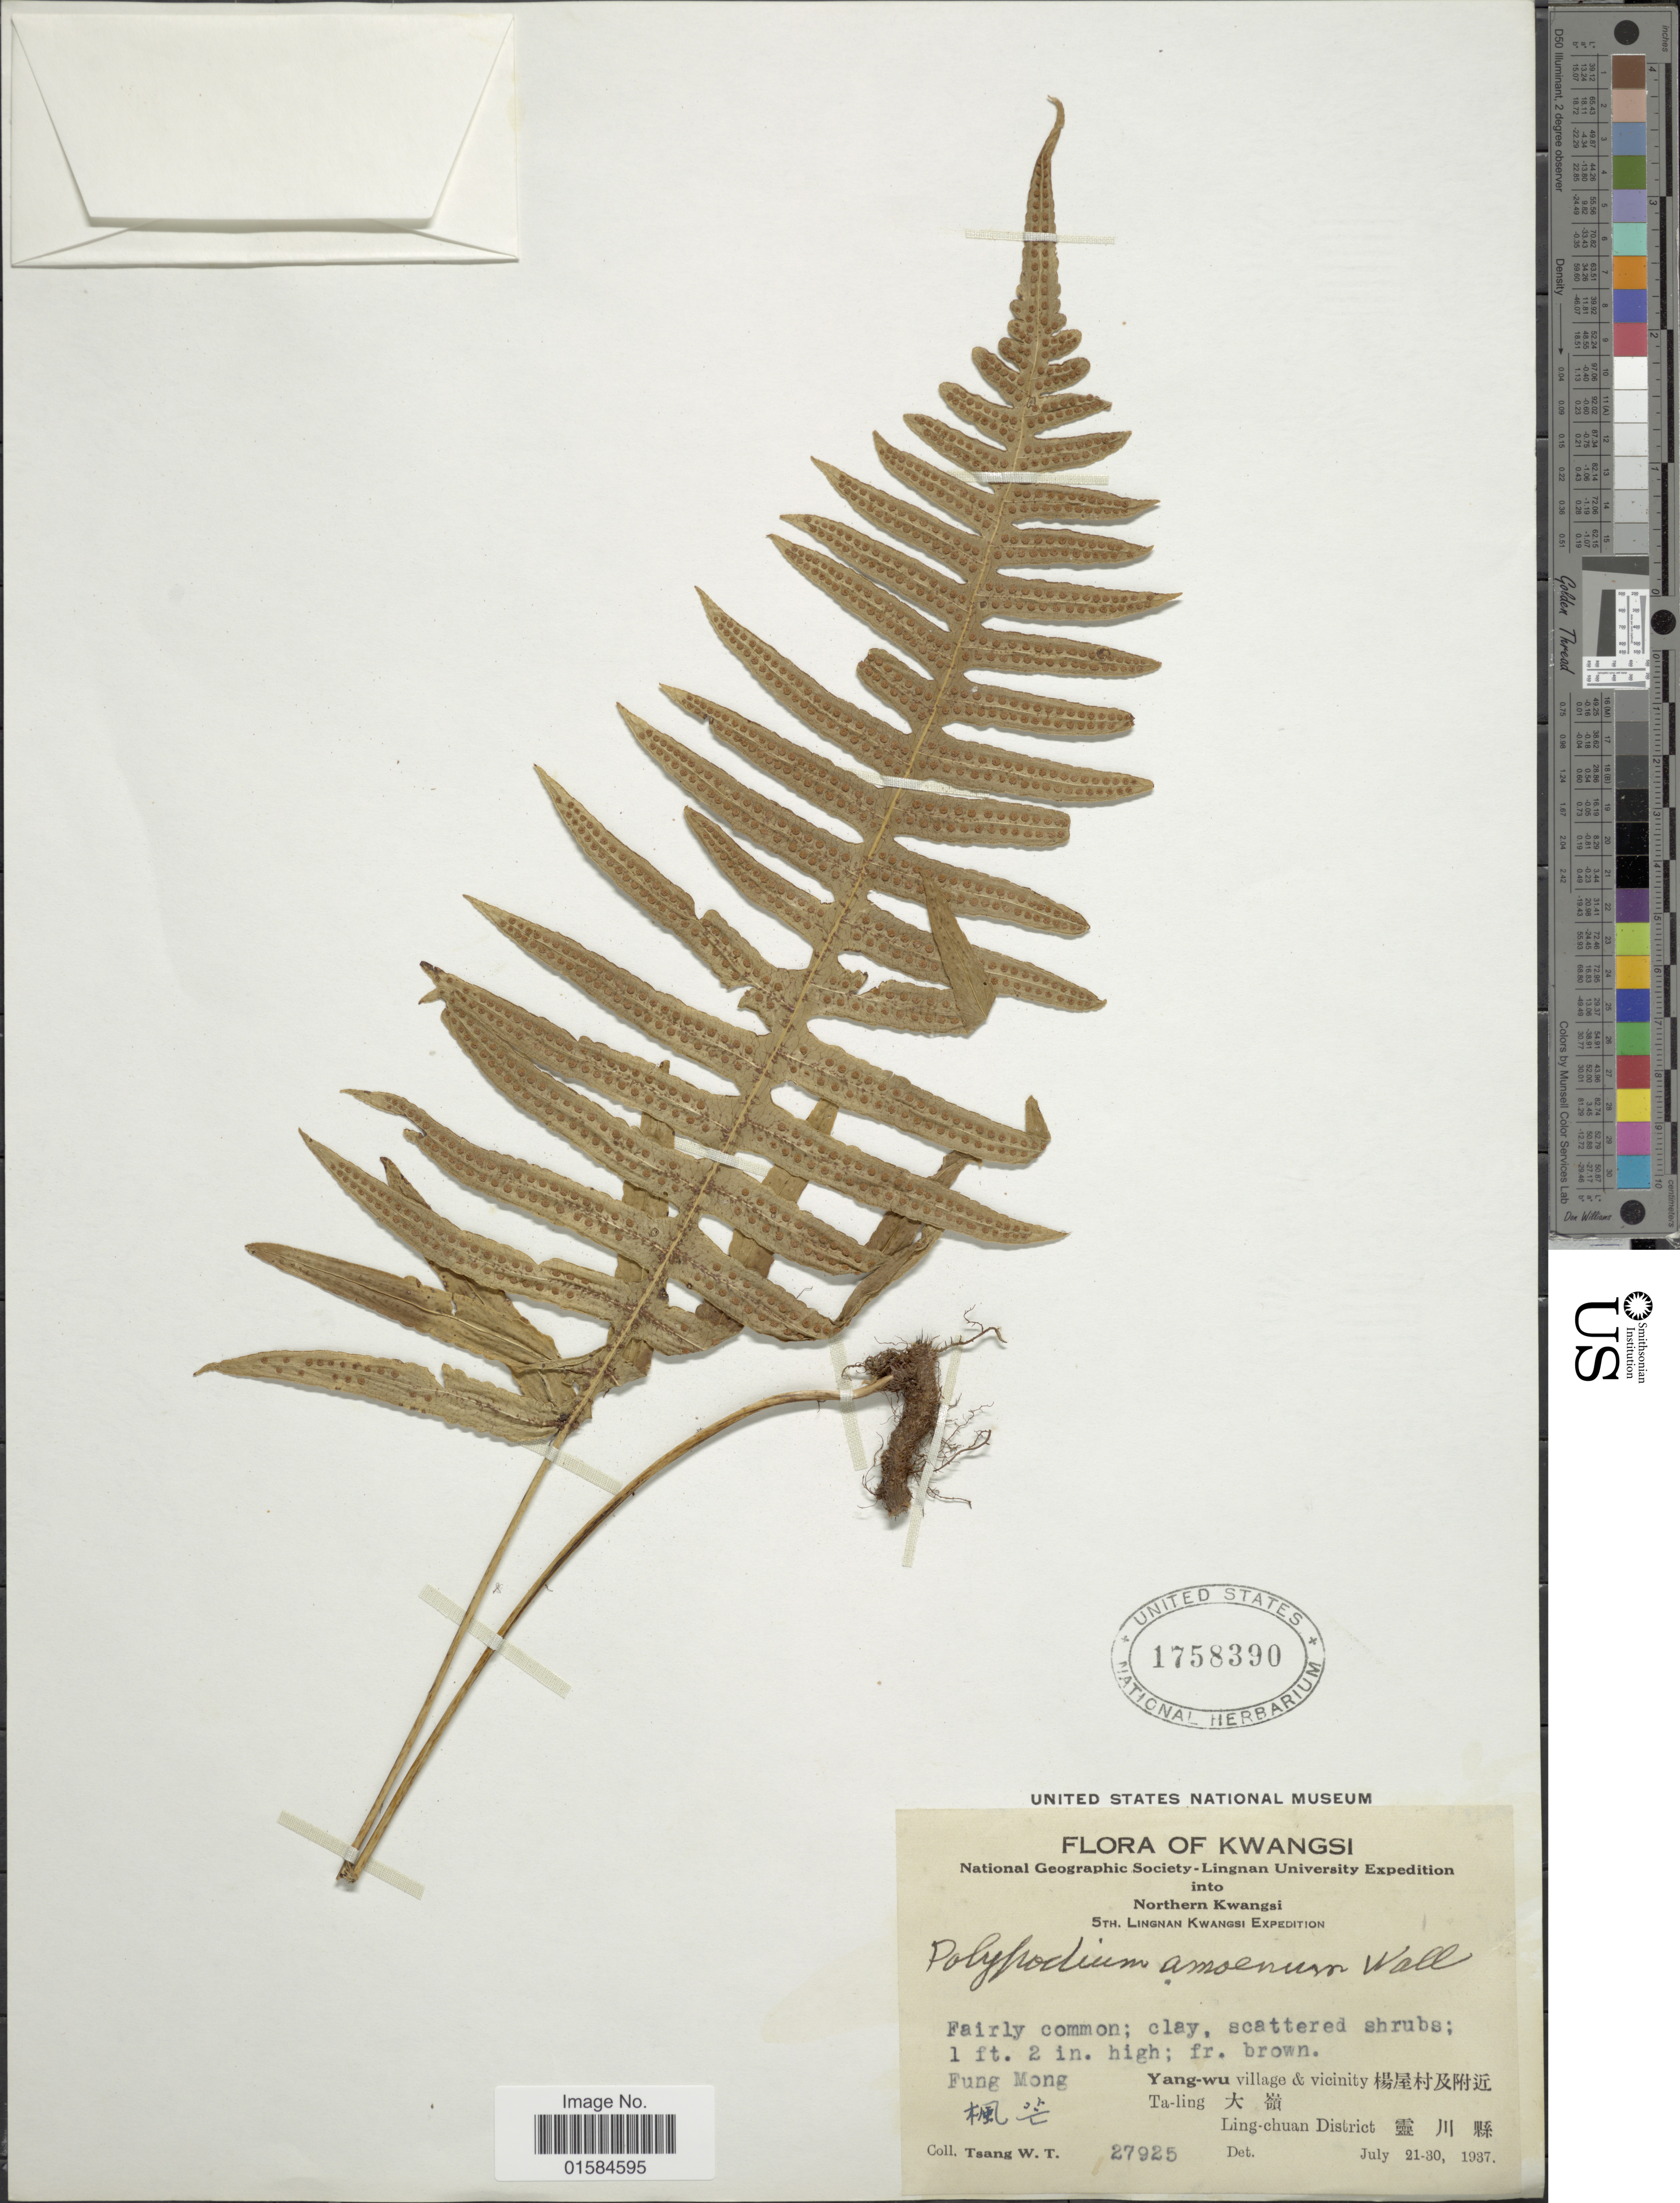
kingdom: Plantae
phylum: Tracheophyta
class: Polypodiopsida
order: Polypodiales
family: Polypodiaceae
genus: Goniophlebium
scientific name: Goniophlebium amoenum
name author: (Wall. ex Mett.) J. Sm.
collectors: W. T. Tsang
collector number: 27925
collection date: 1937-07-21/1937-07-30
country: China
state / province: Guangxi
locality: Northern Kwangsi, Fung Mong, Yang-wu village & vicinity, Ta-ling, Ling-chuan District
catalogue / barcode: US 1758390